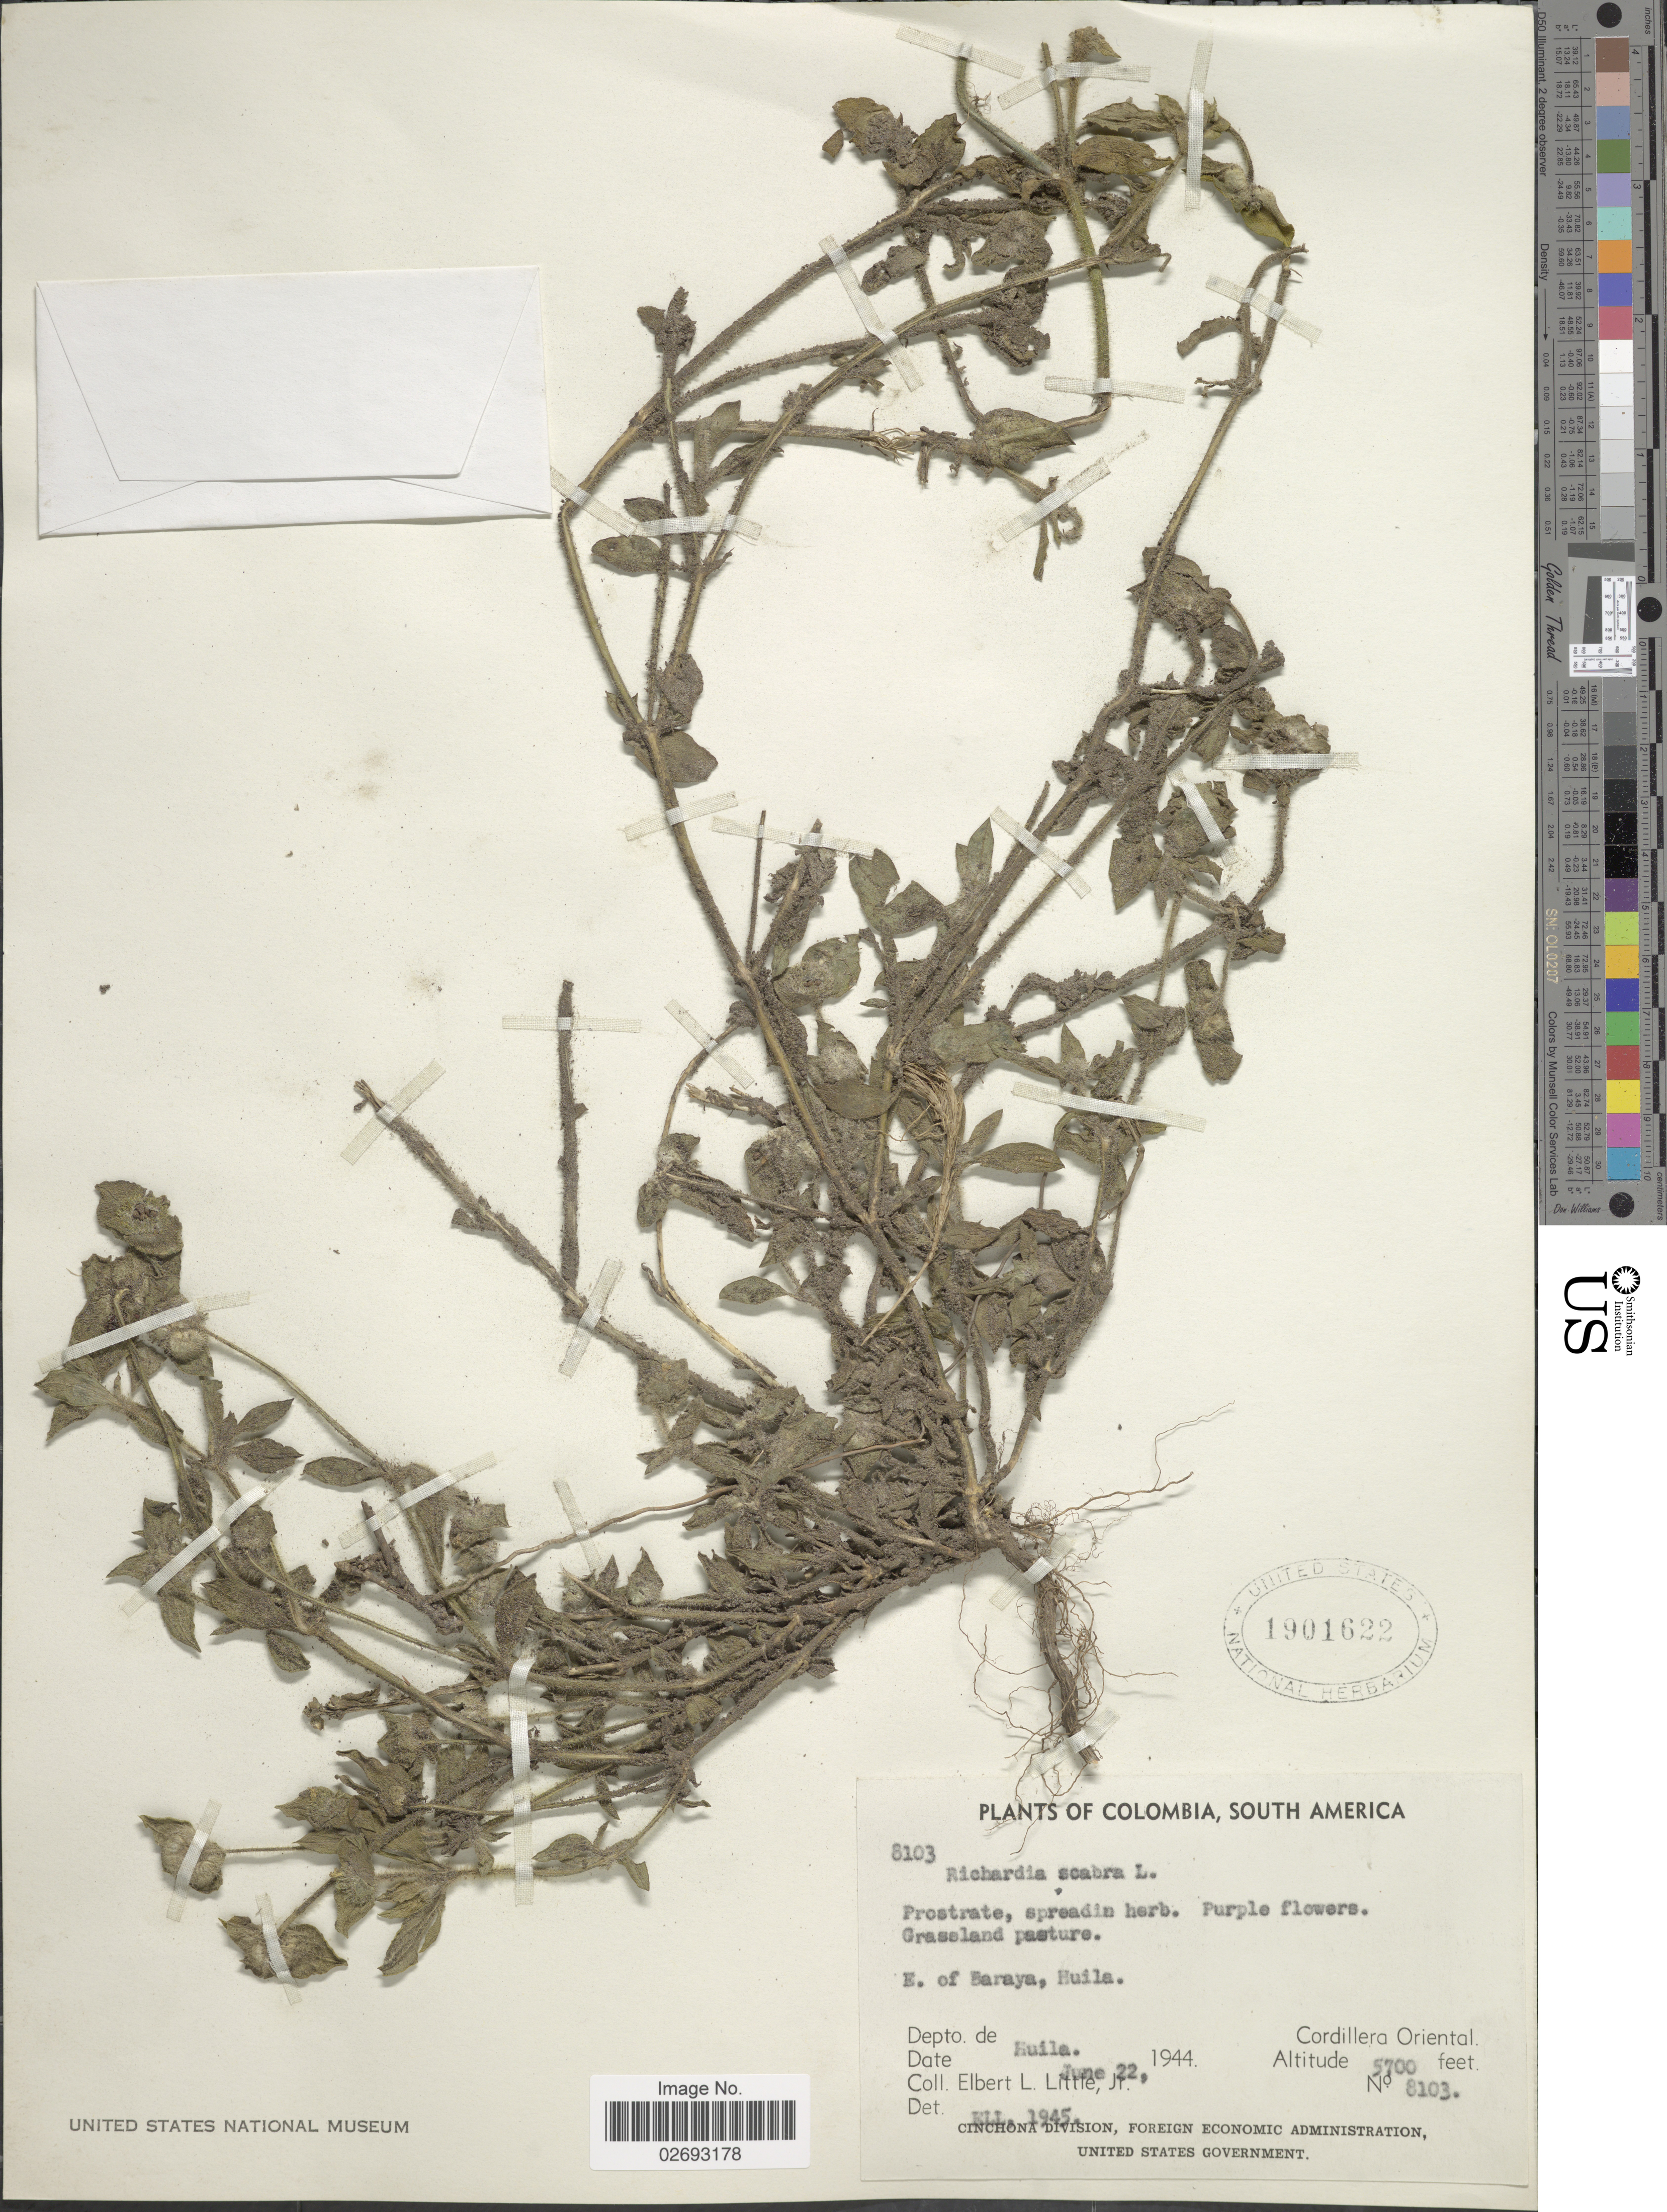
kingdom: Plantae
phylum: Tracheophyta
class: Magnoliopsida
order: Gentianales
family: Rubiaceae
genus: Richardia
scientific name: Richardia scabra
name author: L.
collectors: E. L. Little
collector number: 8103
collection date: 1944-06-22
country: Colombia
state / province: Huila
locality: E. of Baraya, Huila. Cordillera Oriental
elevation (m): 1737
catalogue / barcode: US 1901622